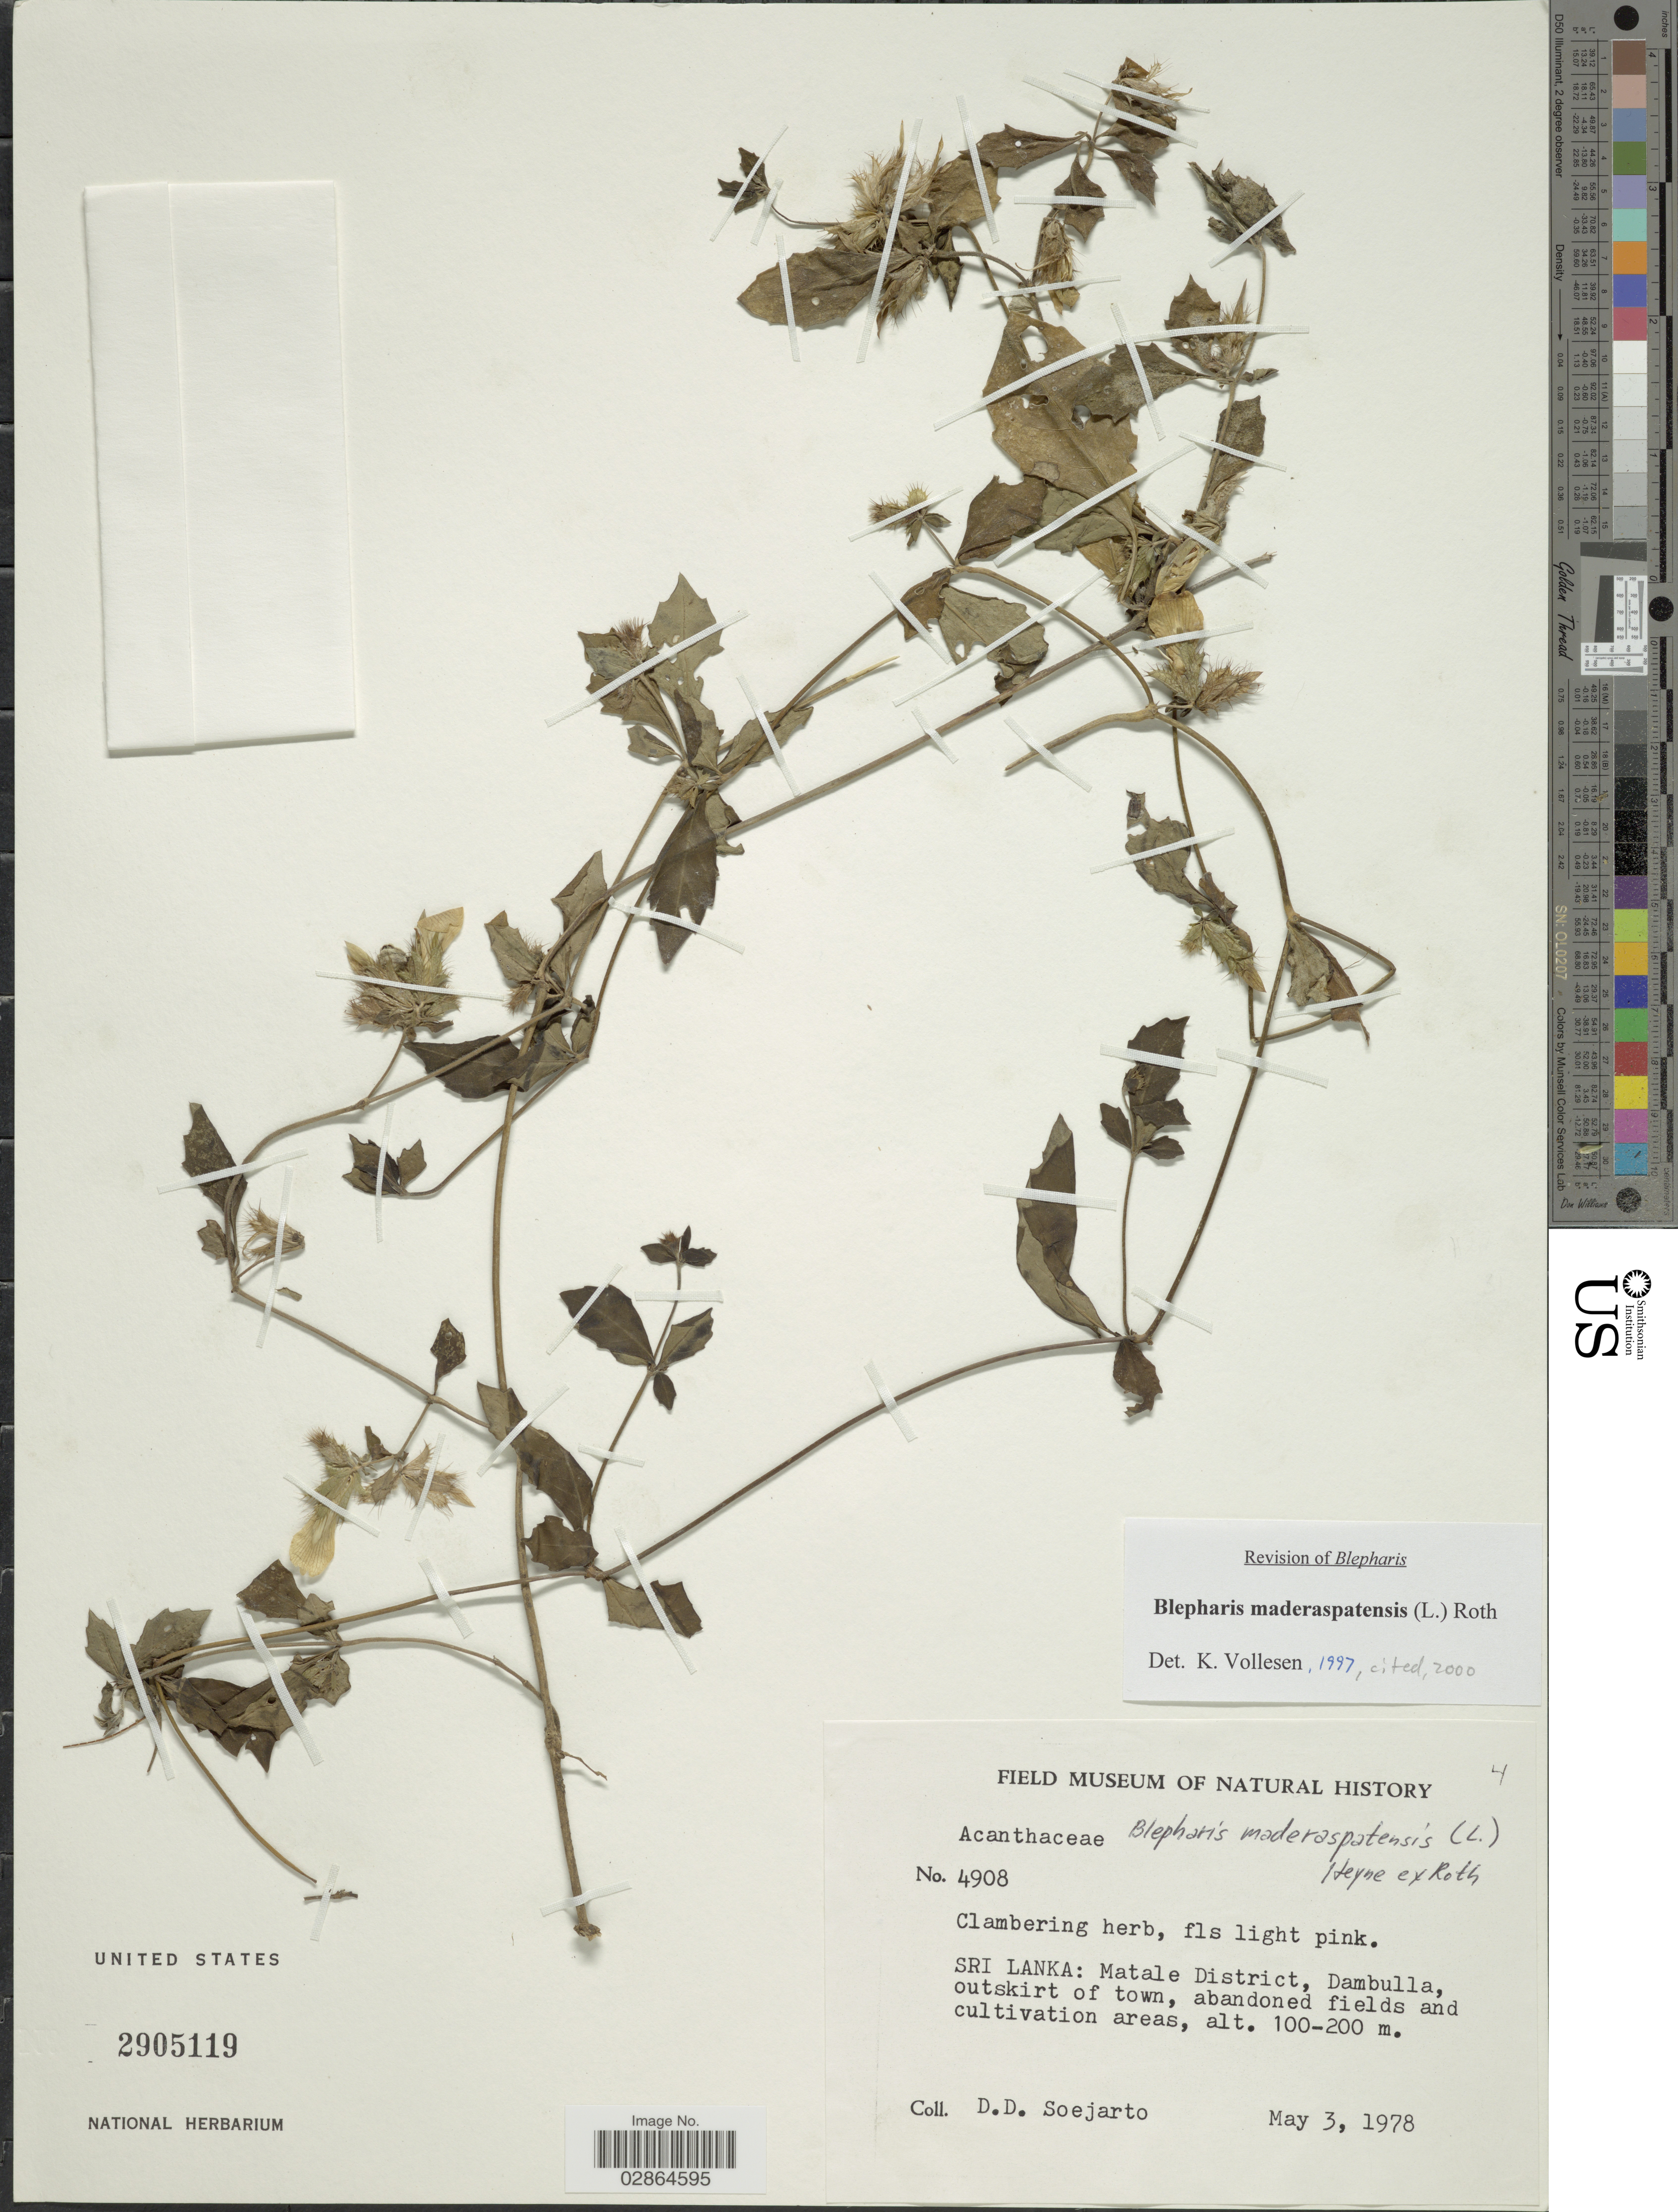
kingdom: Plantae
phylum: Tracheophyta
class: Magnoliopsida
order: Lamiales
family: Acanthaceae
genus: Blepharis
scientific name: Blepharis maderaspatensis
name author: (L.) B. Heyne ex Roth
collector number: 4908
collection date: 1978-05-03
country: Sri Lanka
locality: Matale District, Dambulla.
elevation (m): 100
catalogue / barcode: US 2905119